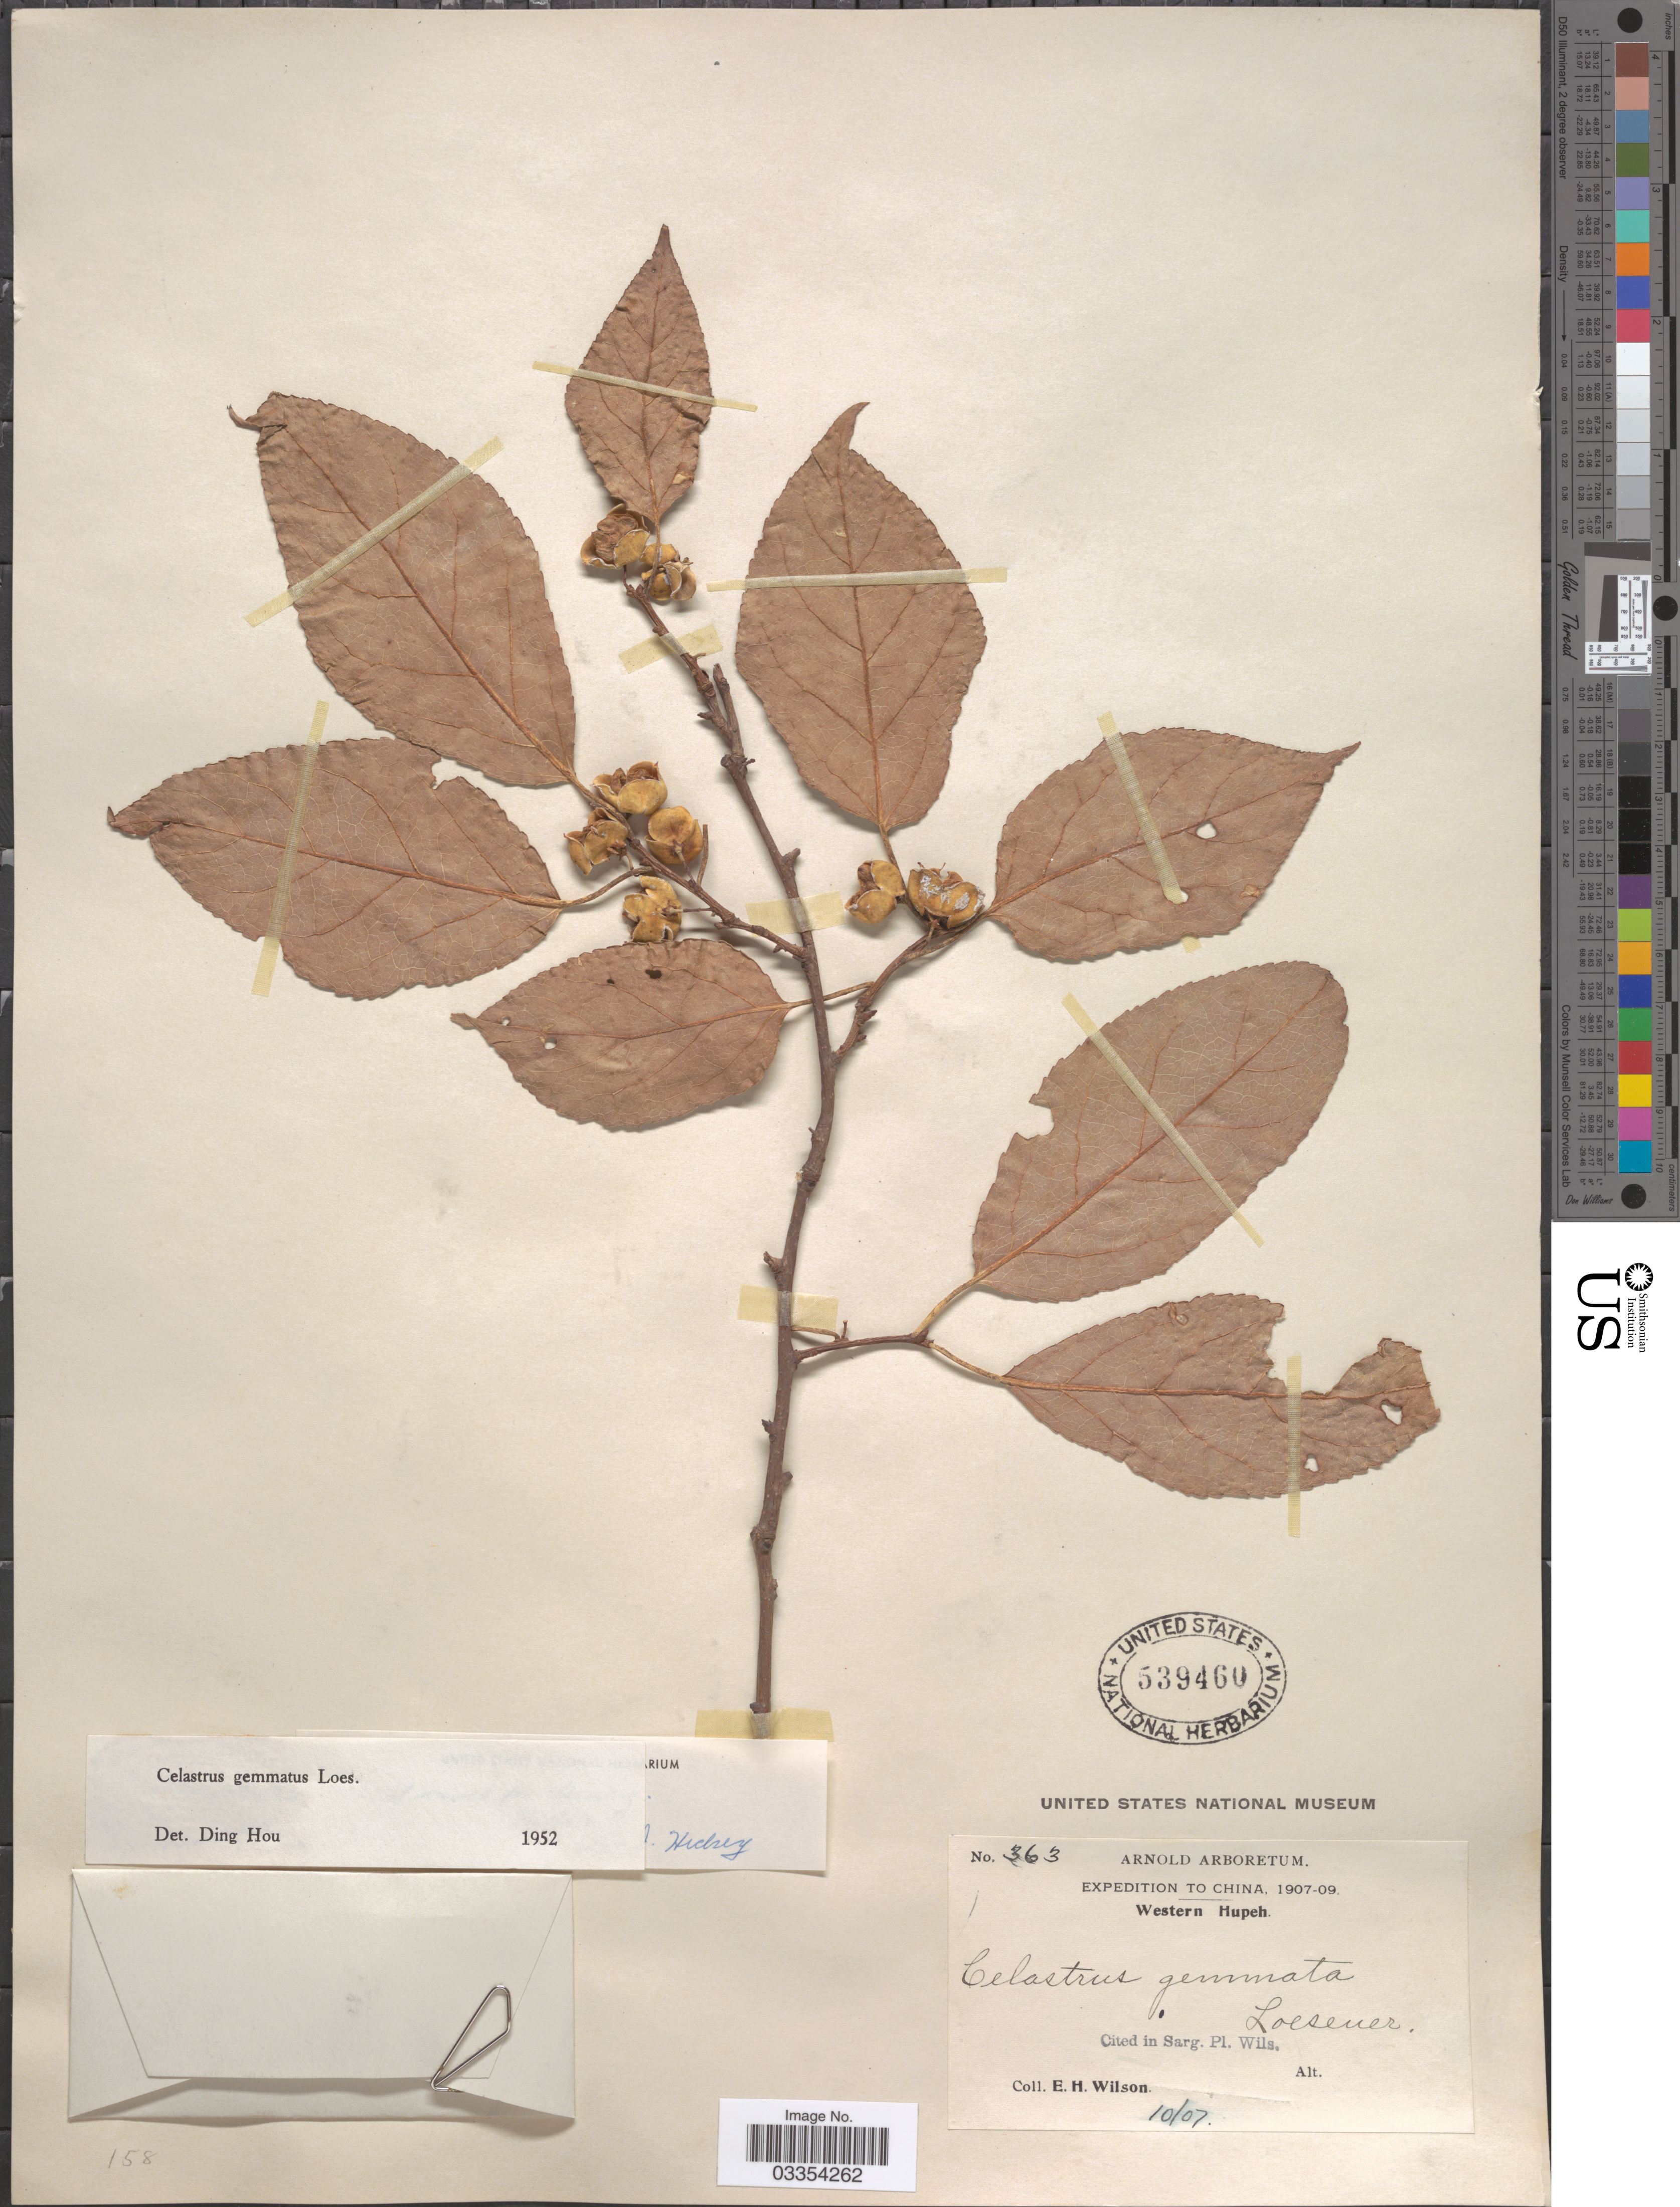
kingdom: Plantae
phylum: Tracheophyta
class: Magnoliopsida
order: Celastrales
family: Celastraceae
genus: Celastrus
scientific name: Celastrus gemmatus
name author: Loes.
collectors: E. Wilson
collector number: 363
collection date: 1907-10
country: China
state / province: Hubei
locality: Western Hupeh.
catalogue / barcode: US 539460